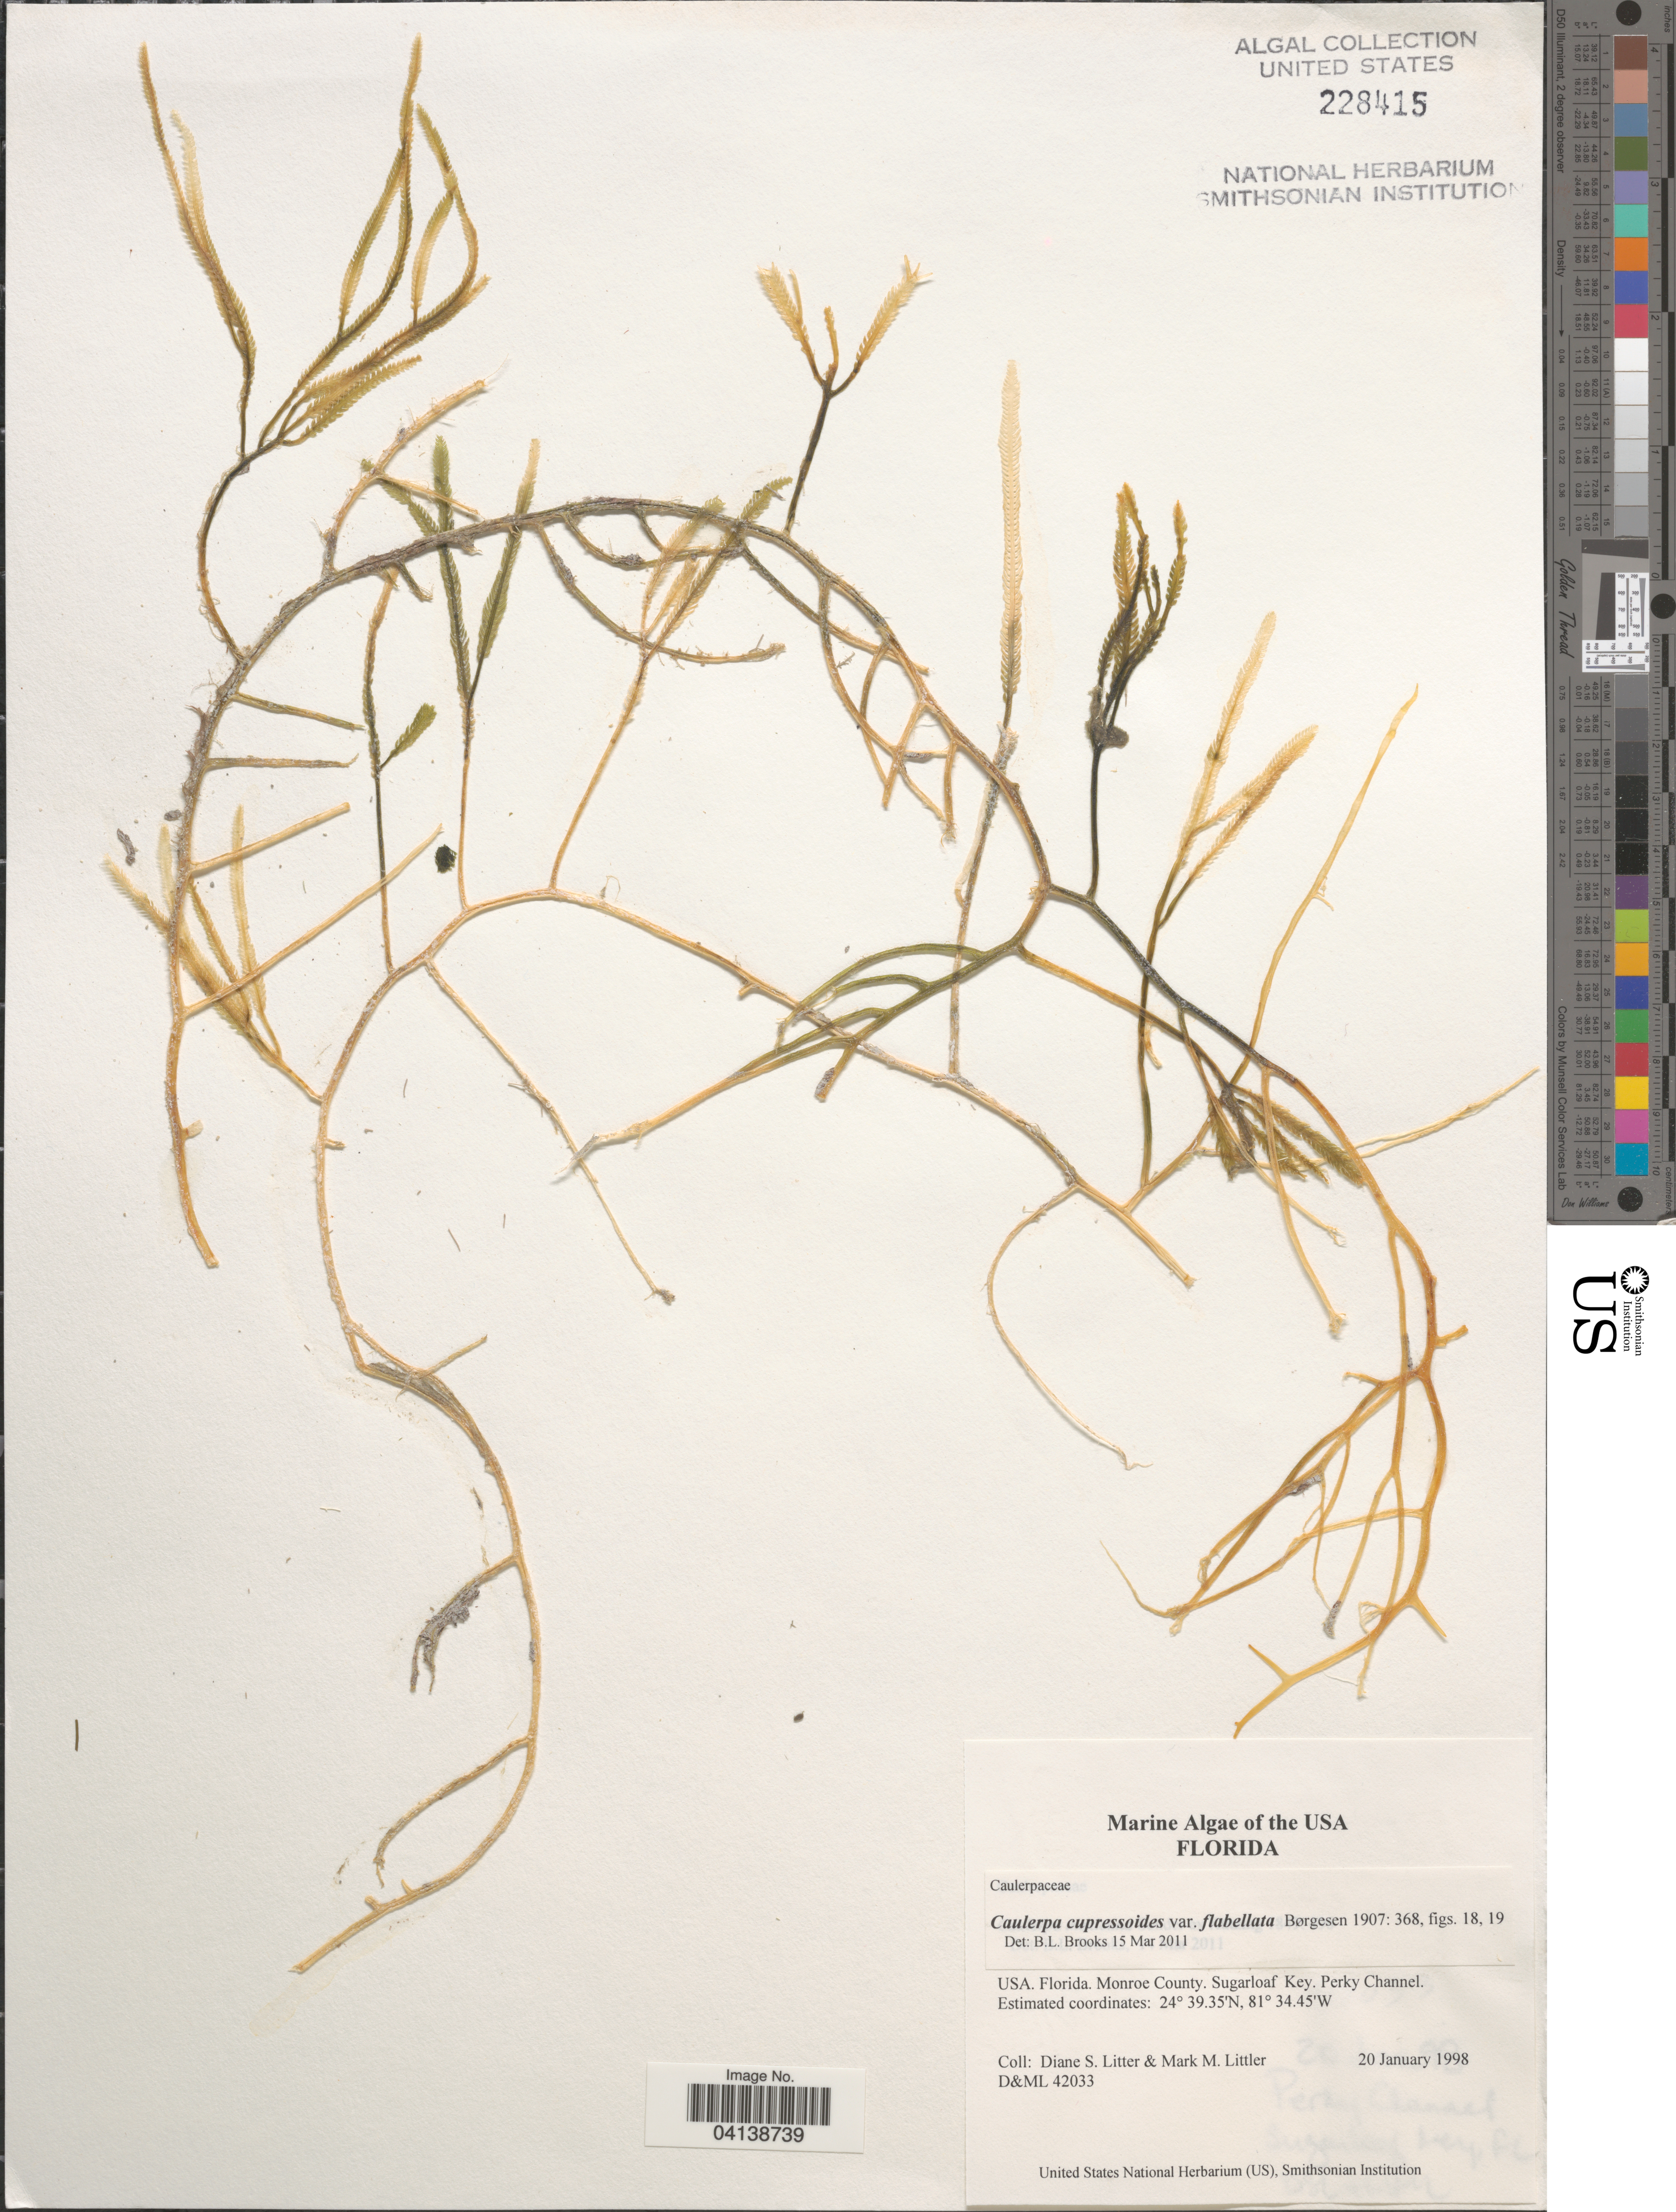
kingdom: Plantae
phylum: Chlorophyta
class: Ulvophyceae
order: Bryopsidales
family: Caulerpaceae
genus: Caulerpa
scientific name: Caulerpa cupressoides var. flabellata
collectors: D. S. Littler & M. M. Littler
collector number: D&ML42033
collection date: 1998-01-20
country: United States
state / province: Florida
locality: Monroe County. Sugarloaf Key. Perky Channel.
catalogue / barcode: US 228415